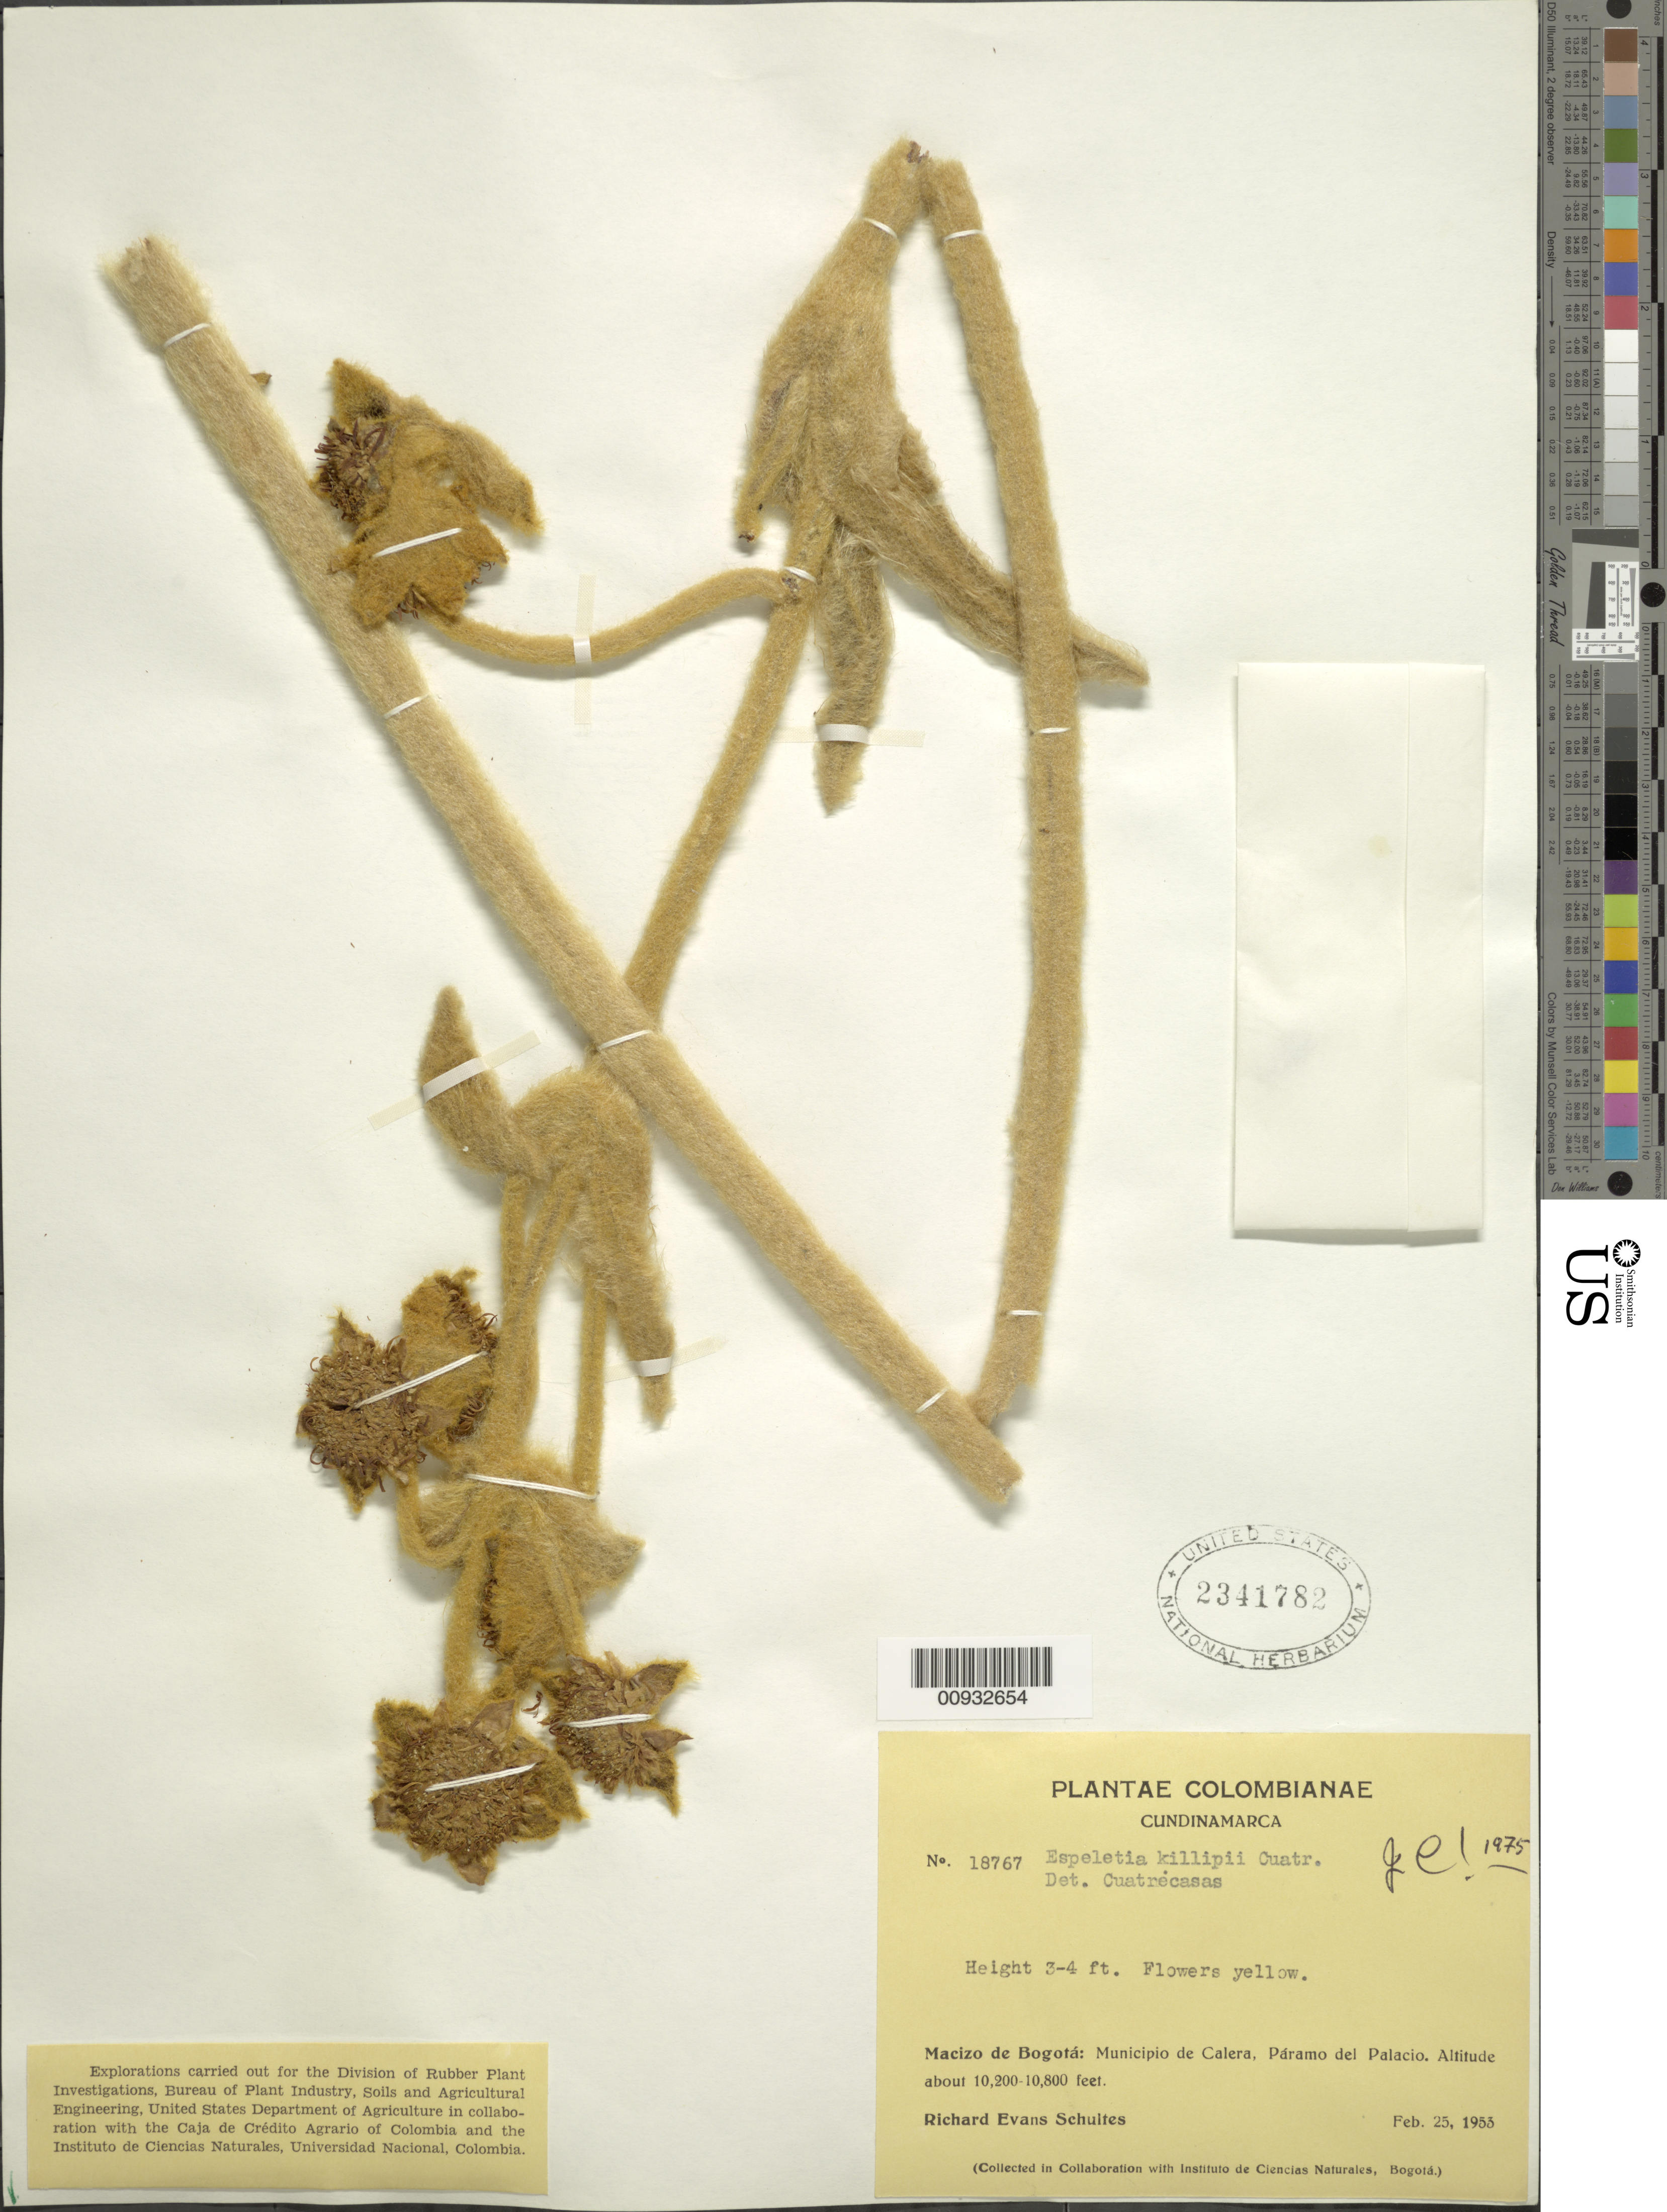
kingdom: Plantae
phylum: Tracheophyta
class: Magnoliopsida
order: Asterales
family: Asteraceae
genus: Espeletia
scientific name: Espeletia killipii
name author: Cuatrec.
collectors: R. E. Schultes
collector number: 18767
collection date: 1953-02-25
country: Colombia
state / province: Cundinamarca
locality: Macizo de Bogota: Municipio de Calera, Paramo del Palacio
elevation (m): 3109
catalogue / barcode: US 2341782